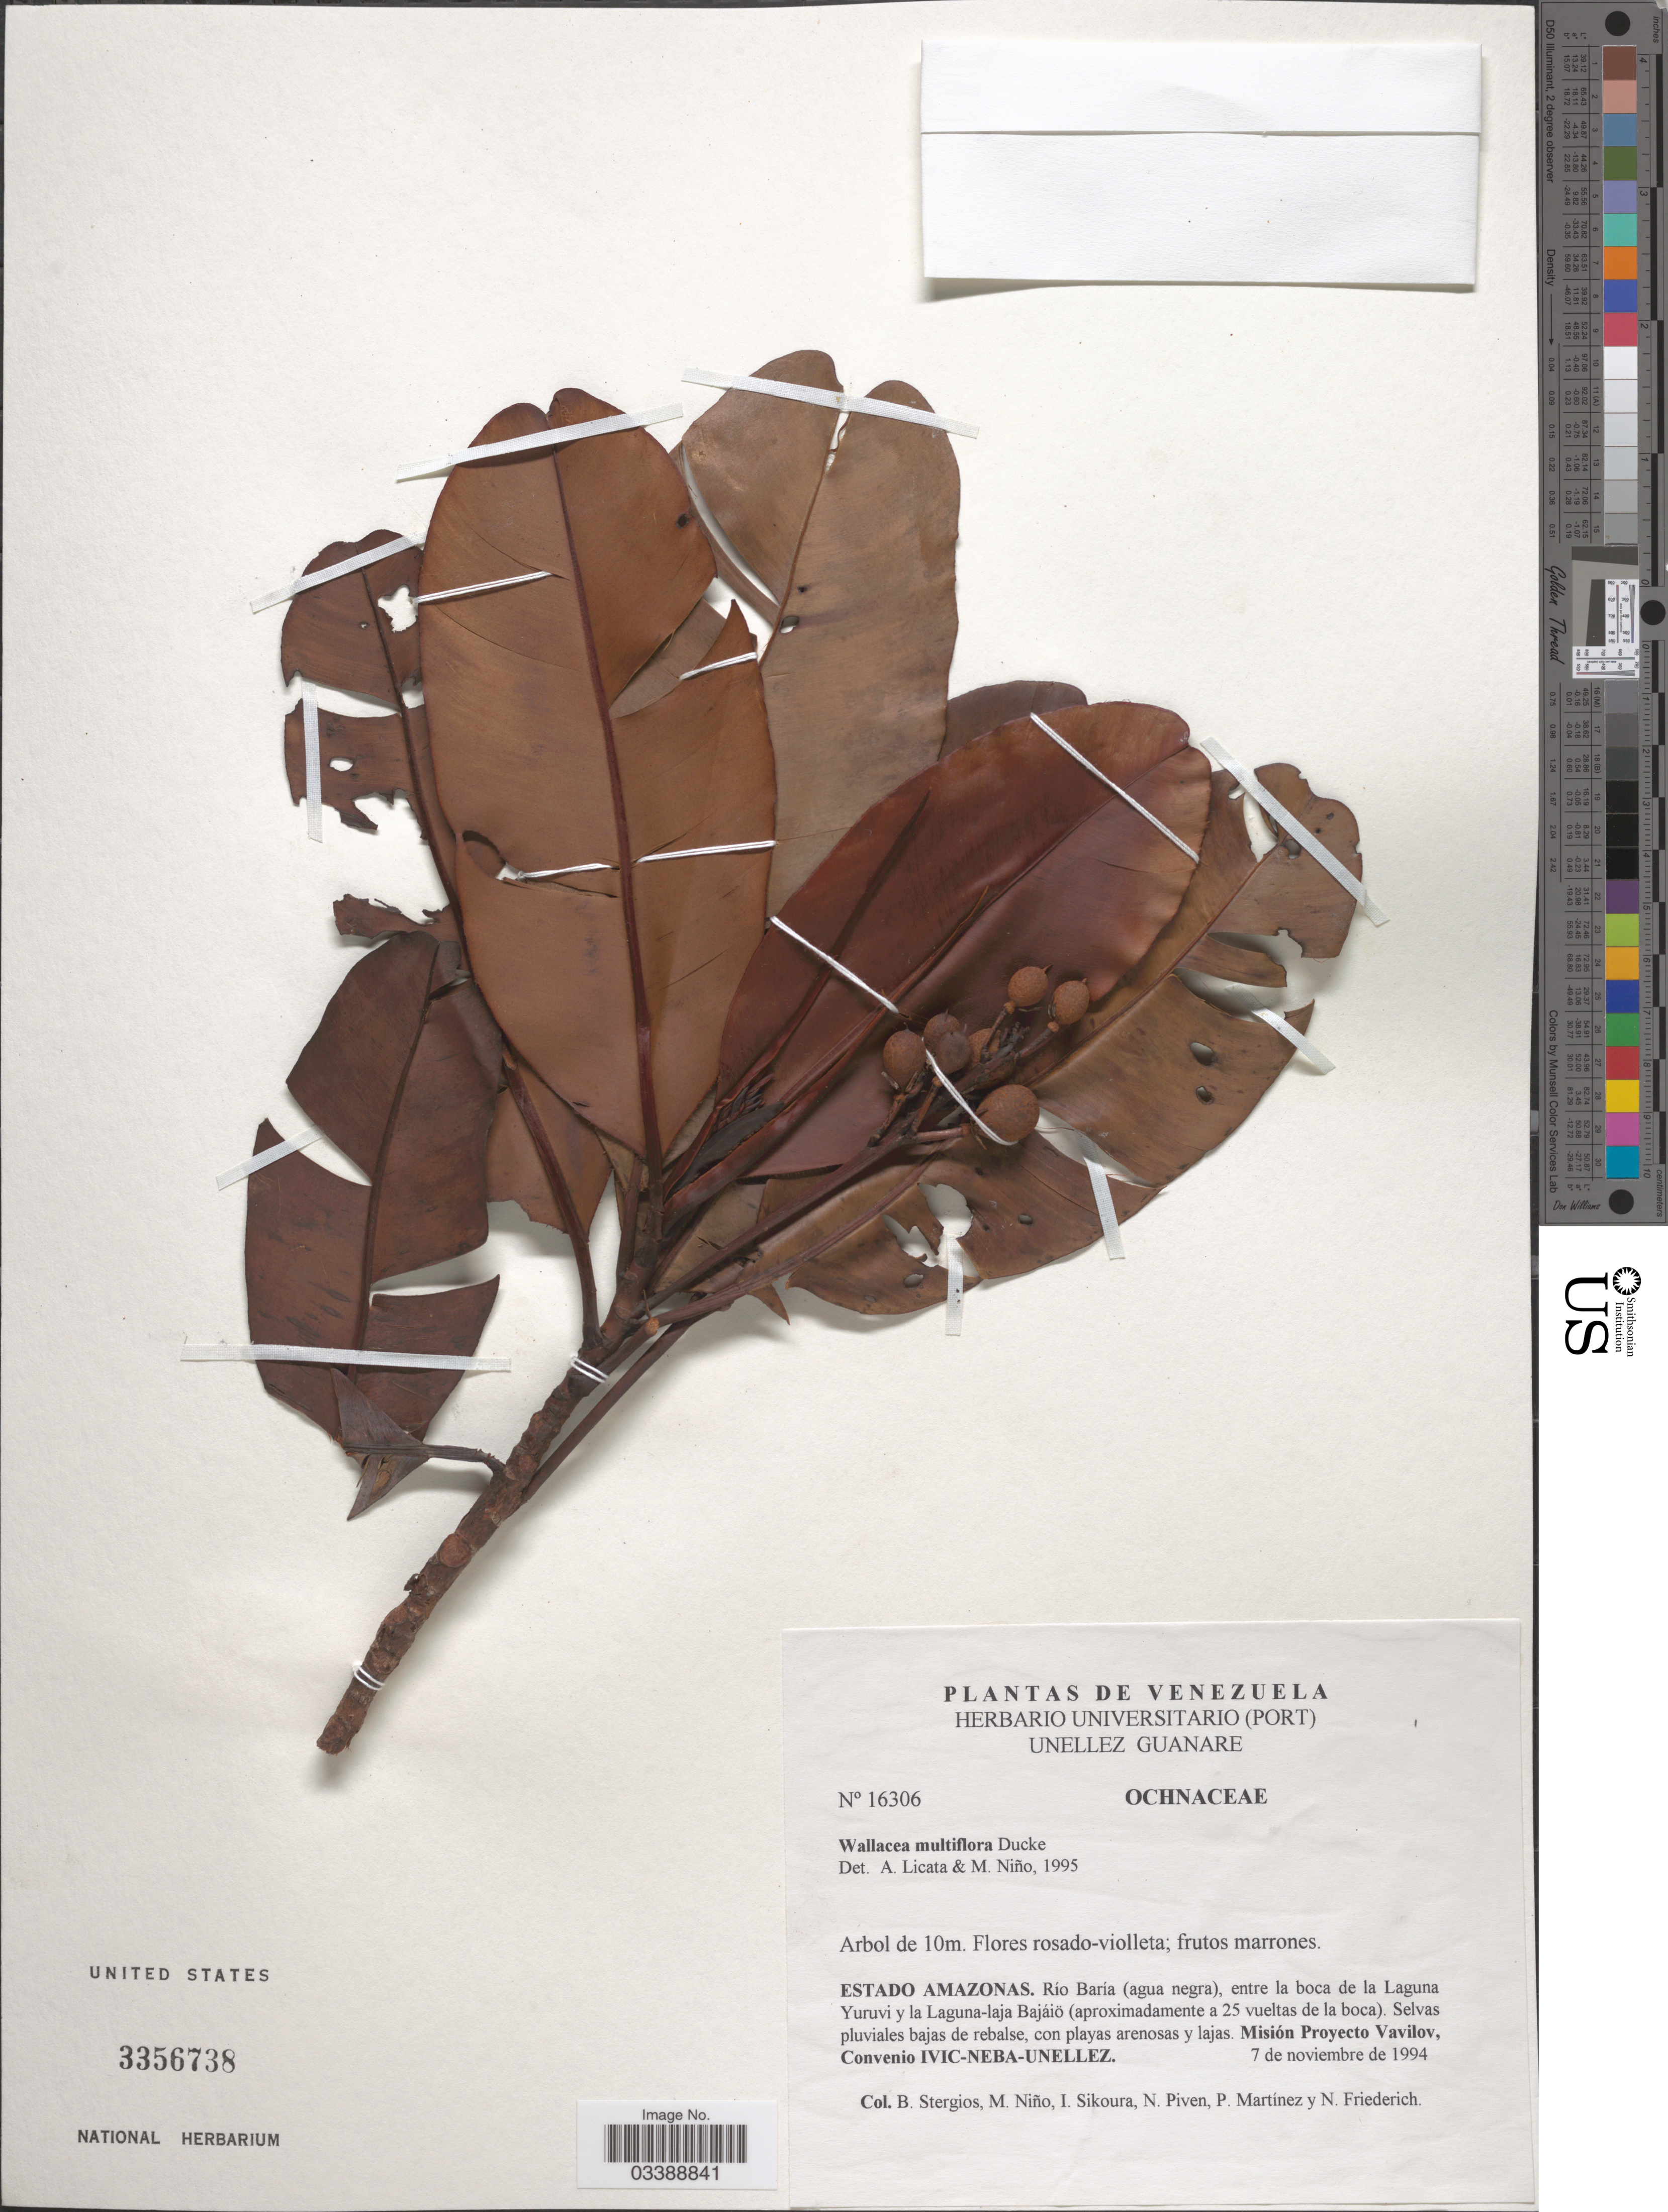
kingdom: Plantae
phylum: Tracheophyta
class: Magnoliopsida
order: Malpighiales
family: Ochnaceae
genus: Wallacea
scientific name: Wallacea multiflora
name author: Ducke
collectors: B. G. Stergios, S. M. Niño, I. Sikoura, N. Piven, P. Martinez & N. Frederich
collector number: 16306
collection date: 1994-11-07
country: Venezuela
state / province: Amazonas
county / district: Río Negro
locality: Río Baría, entre la boca de la Laguna Yuruvi y la Laguna-laja Bajáiö (aprox. a 25 vueltas de la boca)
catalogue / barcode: US 3356738